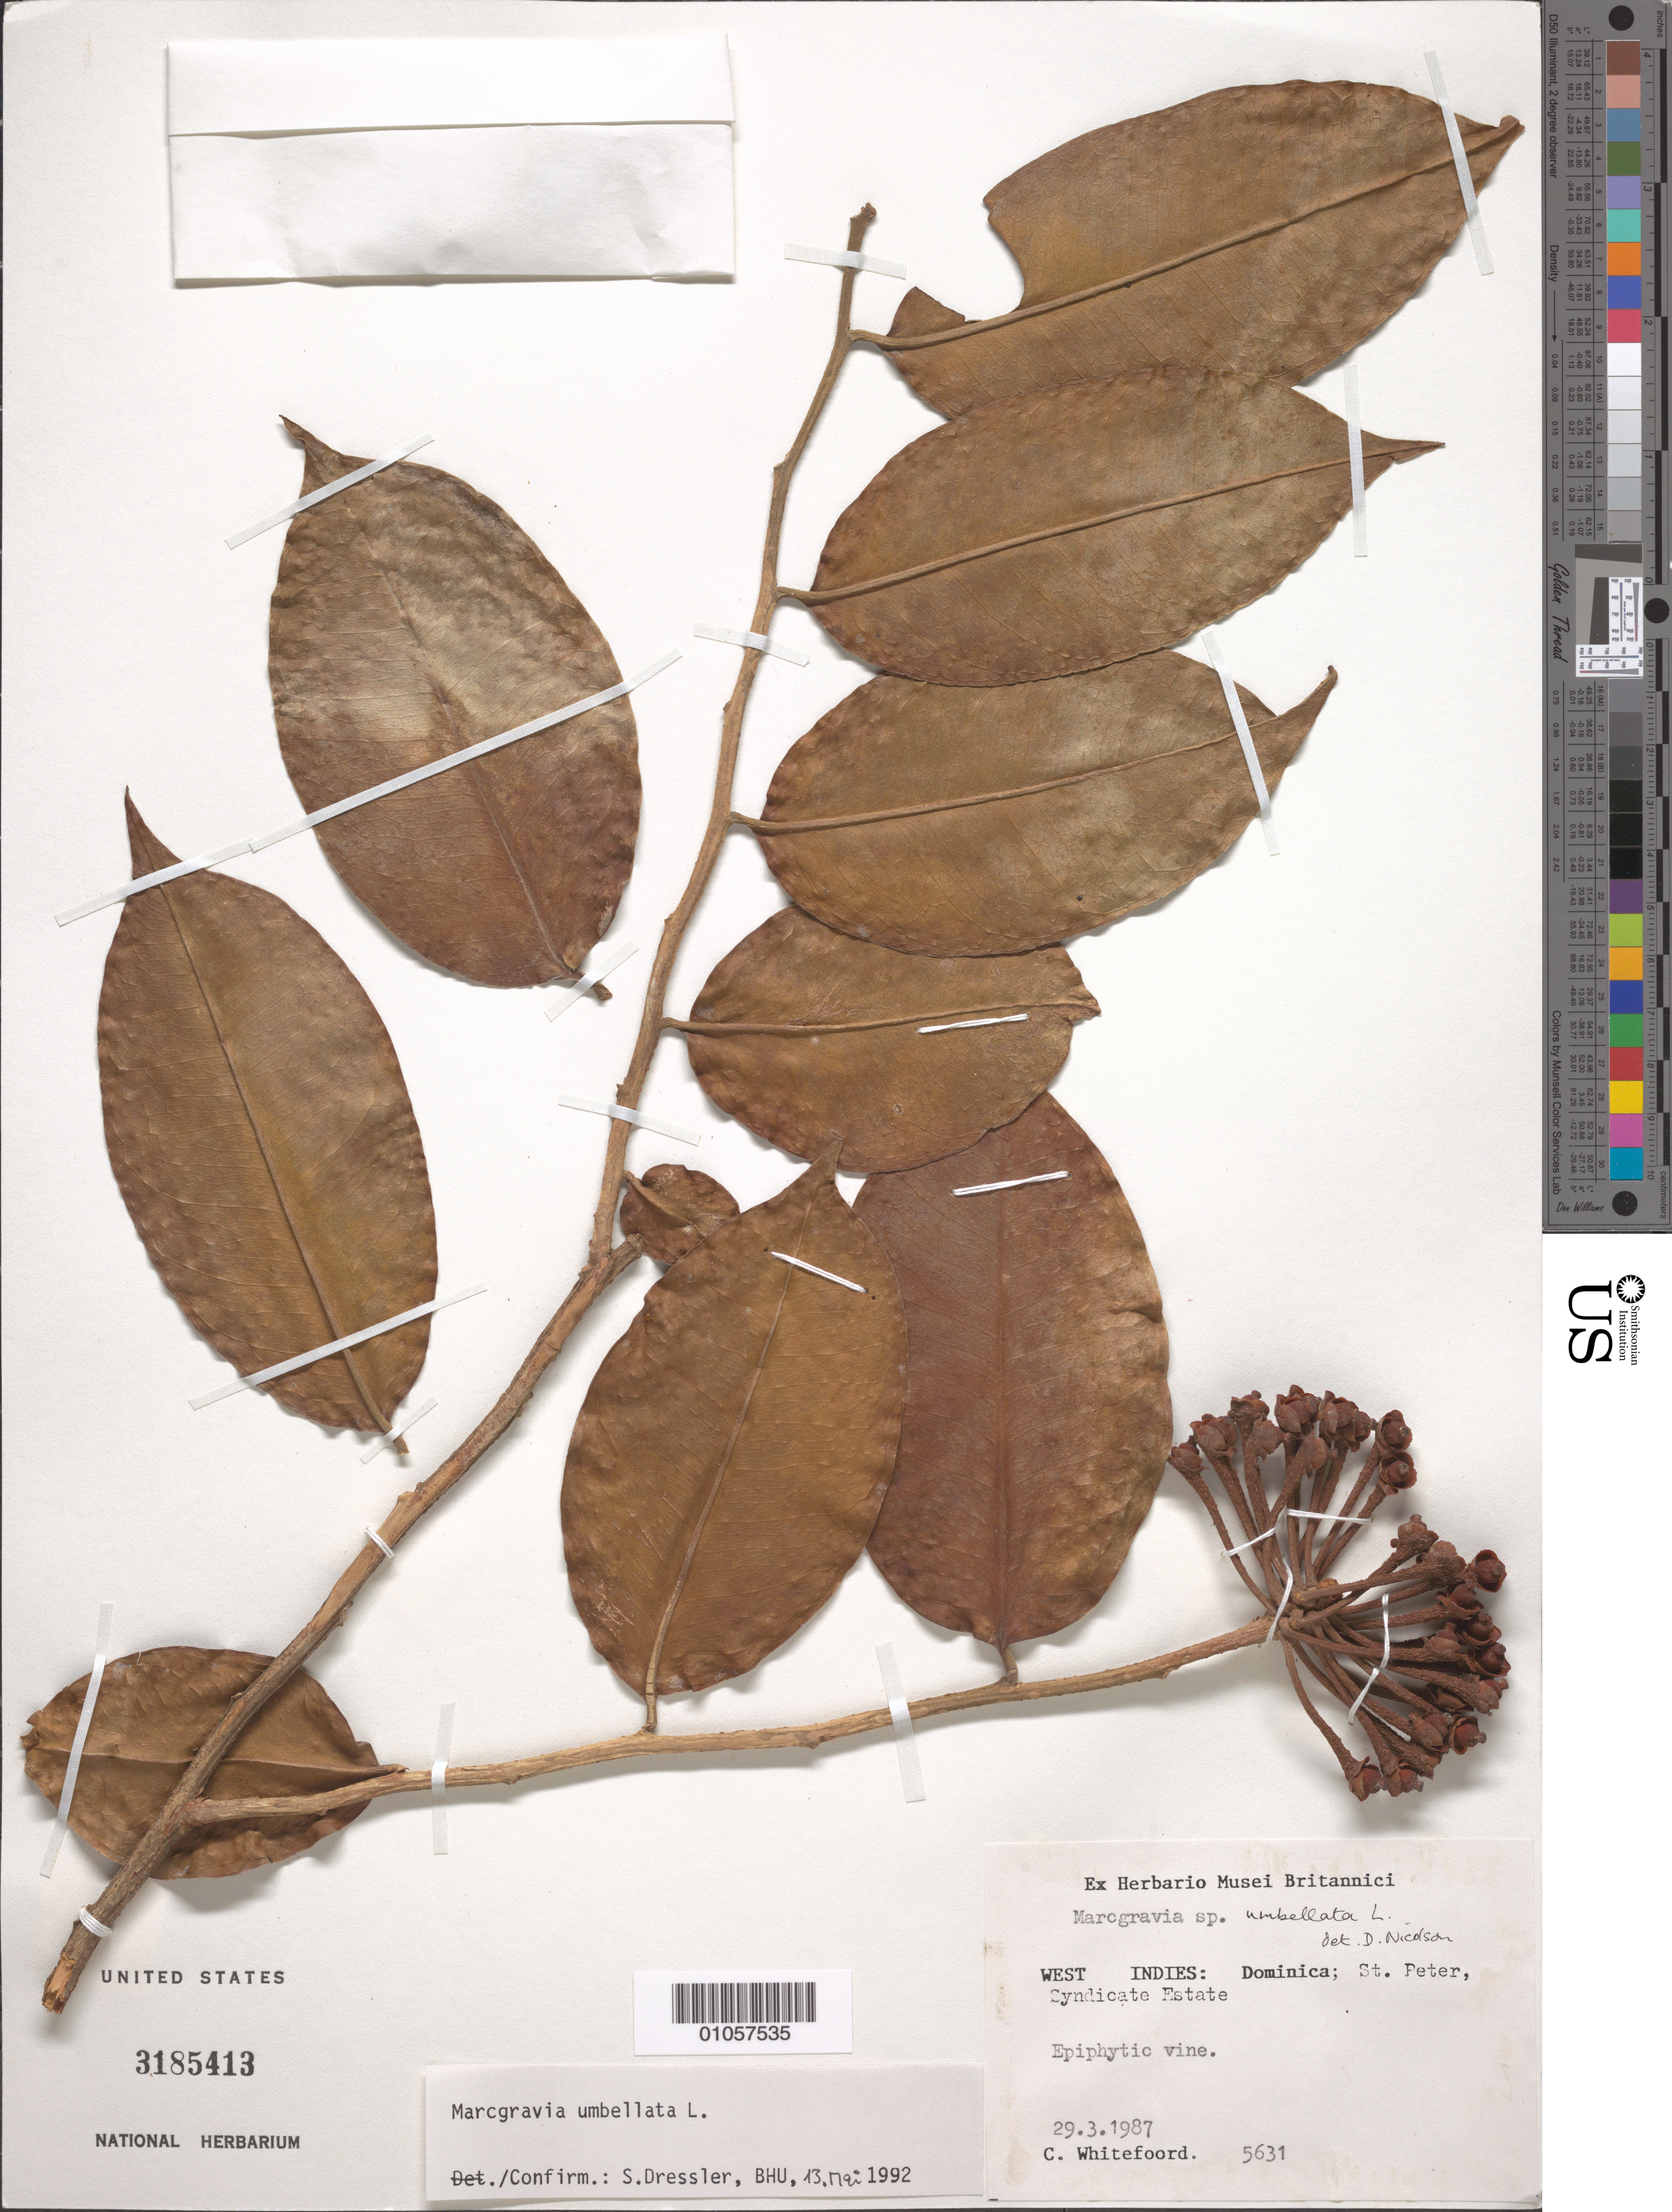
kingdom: Plantae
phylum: Tracheophyta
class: Magnoliopsida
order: Ericales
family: Marcgraviaceae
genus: Marcgravia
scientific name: Marcgravia umbellata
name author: L.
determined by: Dressler, S., (FR), Forschungsinstitut Und Naturmuseum Senckenberg (GERMANY)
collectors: C. Whitefoord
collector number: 5631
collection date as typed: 29 Mar 1987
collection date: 1987-03-29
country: Dominica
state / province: St. Peter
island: Dominica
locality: Syndicate Estate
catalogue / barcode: US 3185413